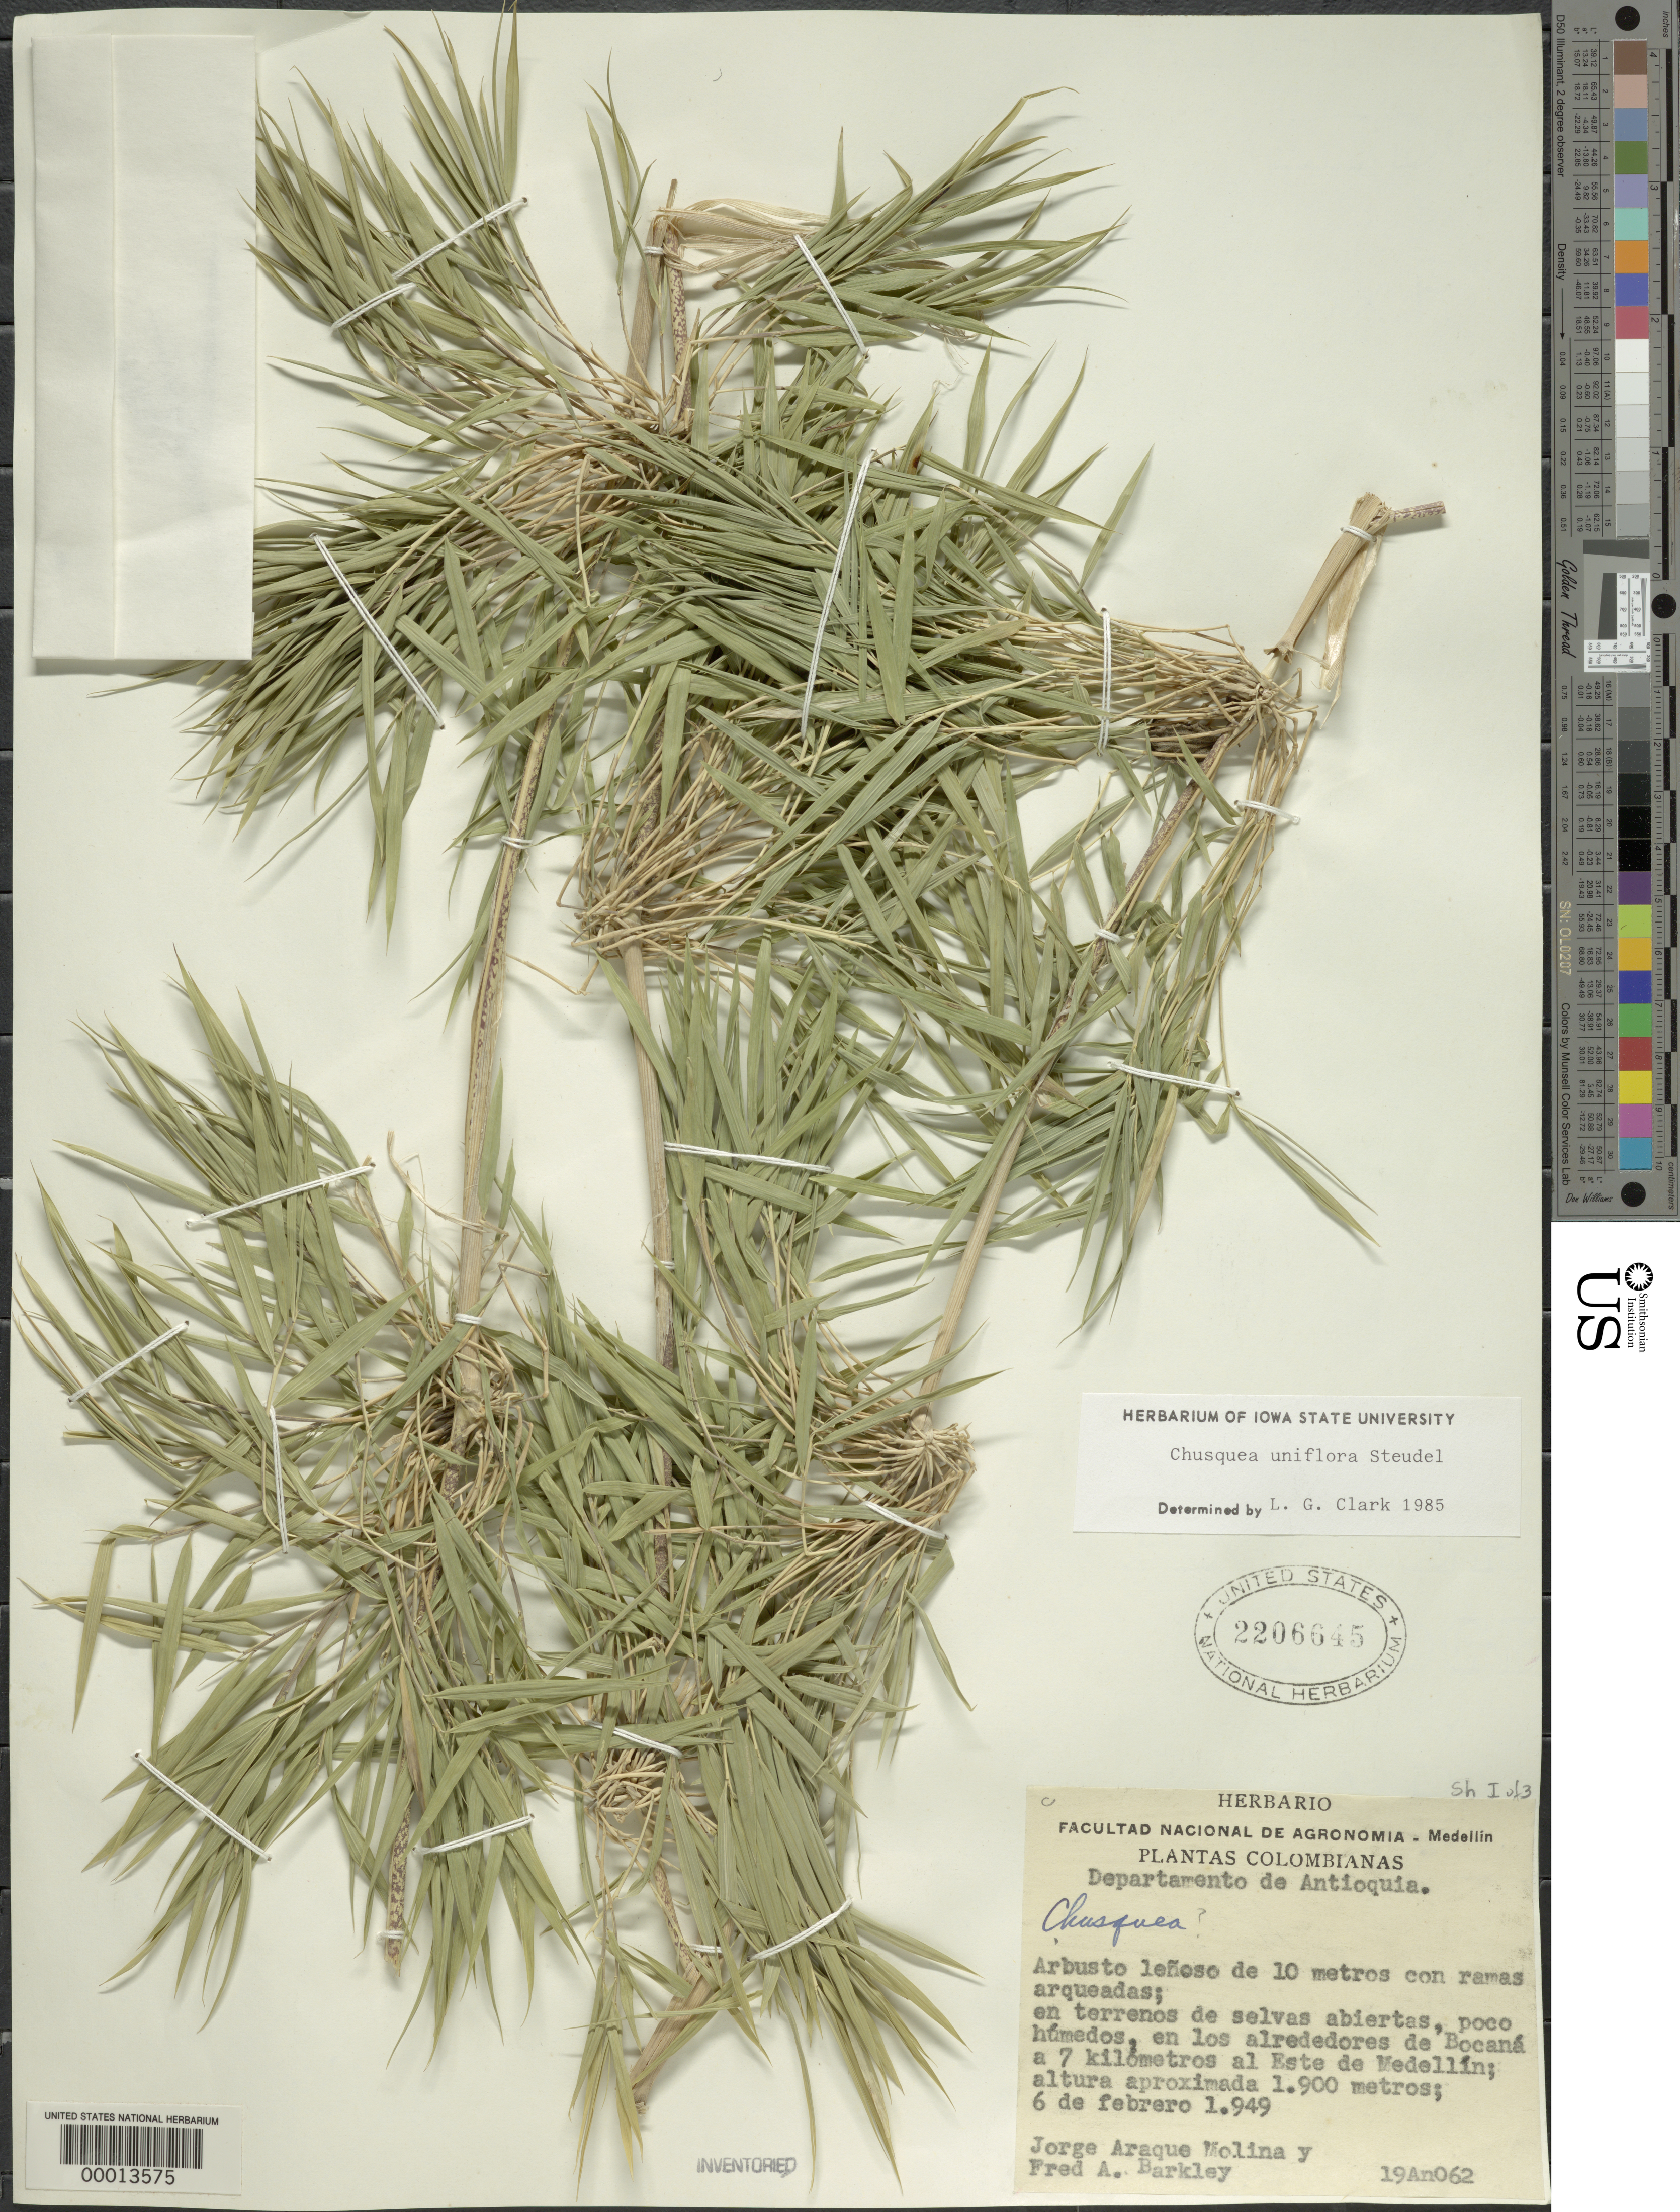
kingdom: Plantae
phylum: Tracheophyta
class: Liliopsida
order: Poales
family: Poaceae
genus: Chusquea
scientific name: Chusquea uniflora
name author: Steud.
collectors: J. Araque Molina & F. A. Barkley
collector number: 19An062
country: Colombia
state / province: Antioquia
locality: Este de Medellin.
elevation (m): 1900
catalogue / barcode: US 2206645